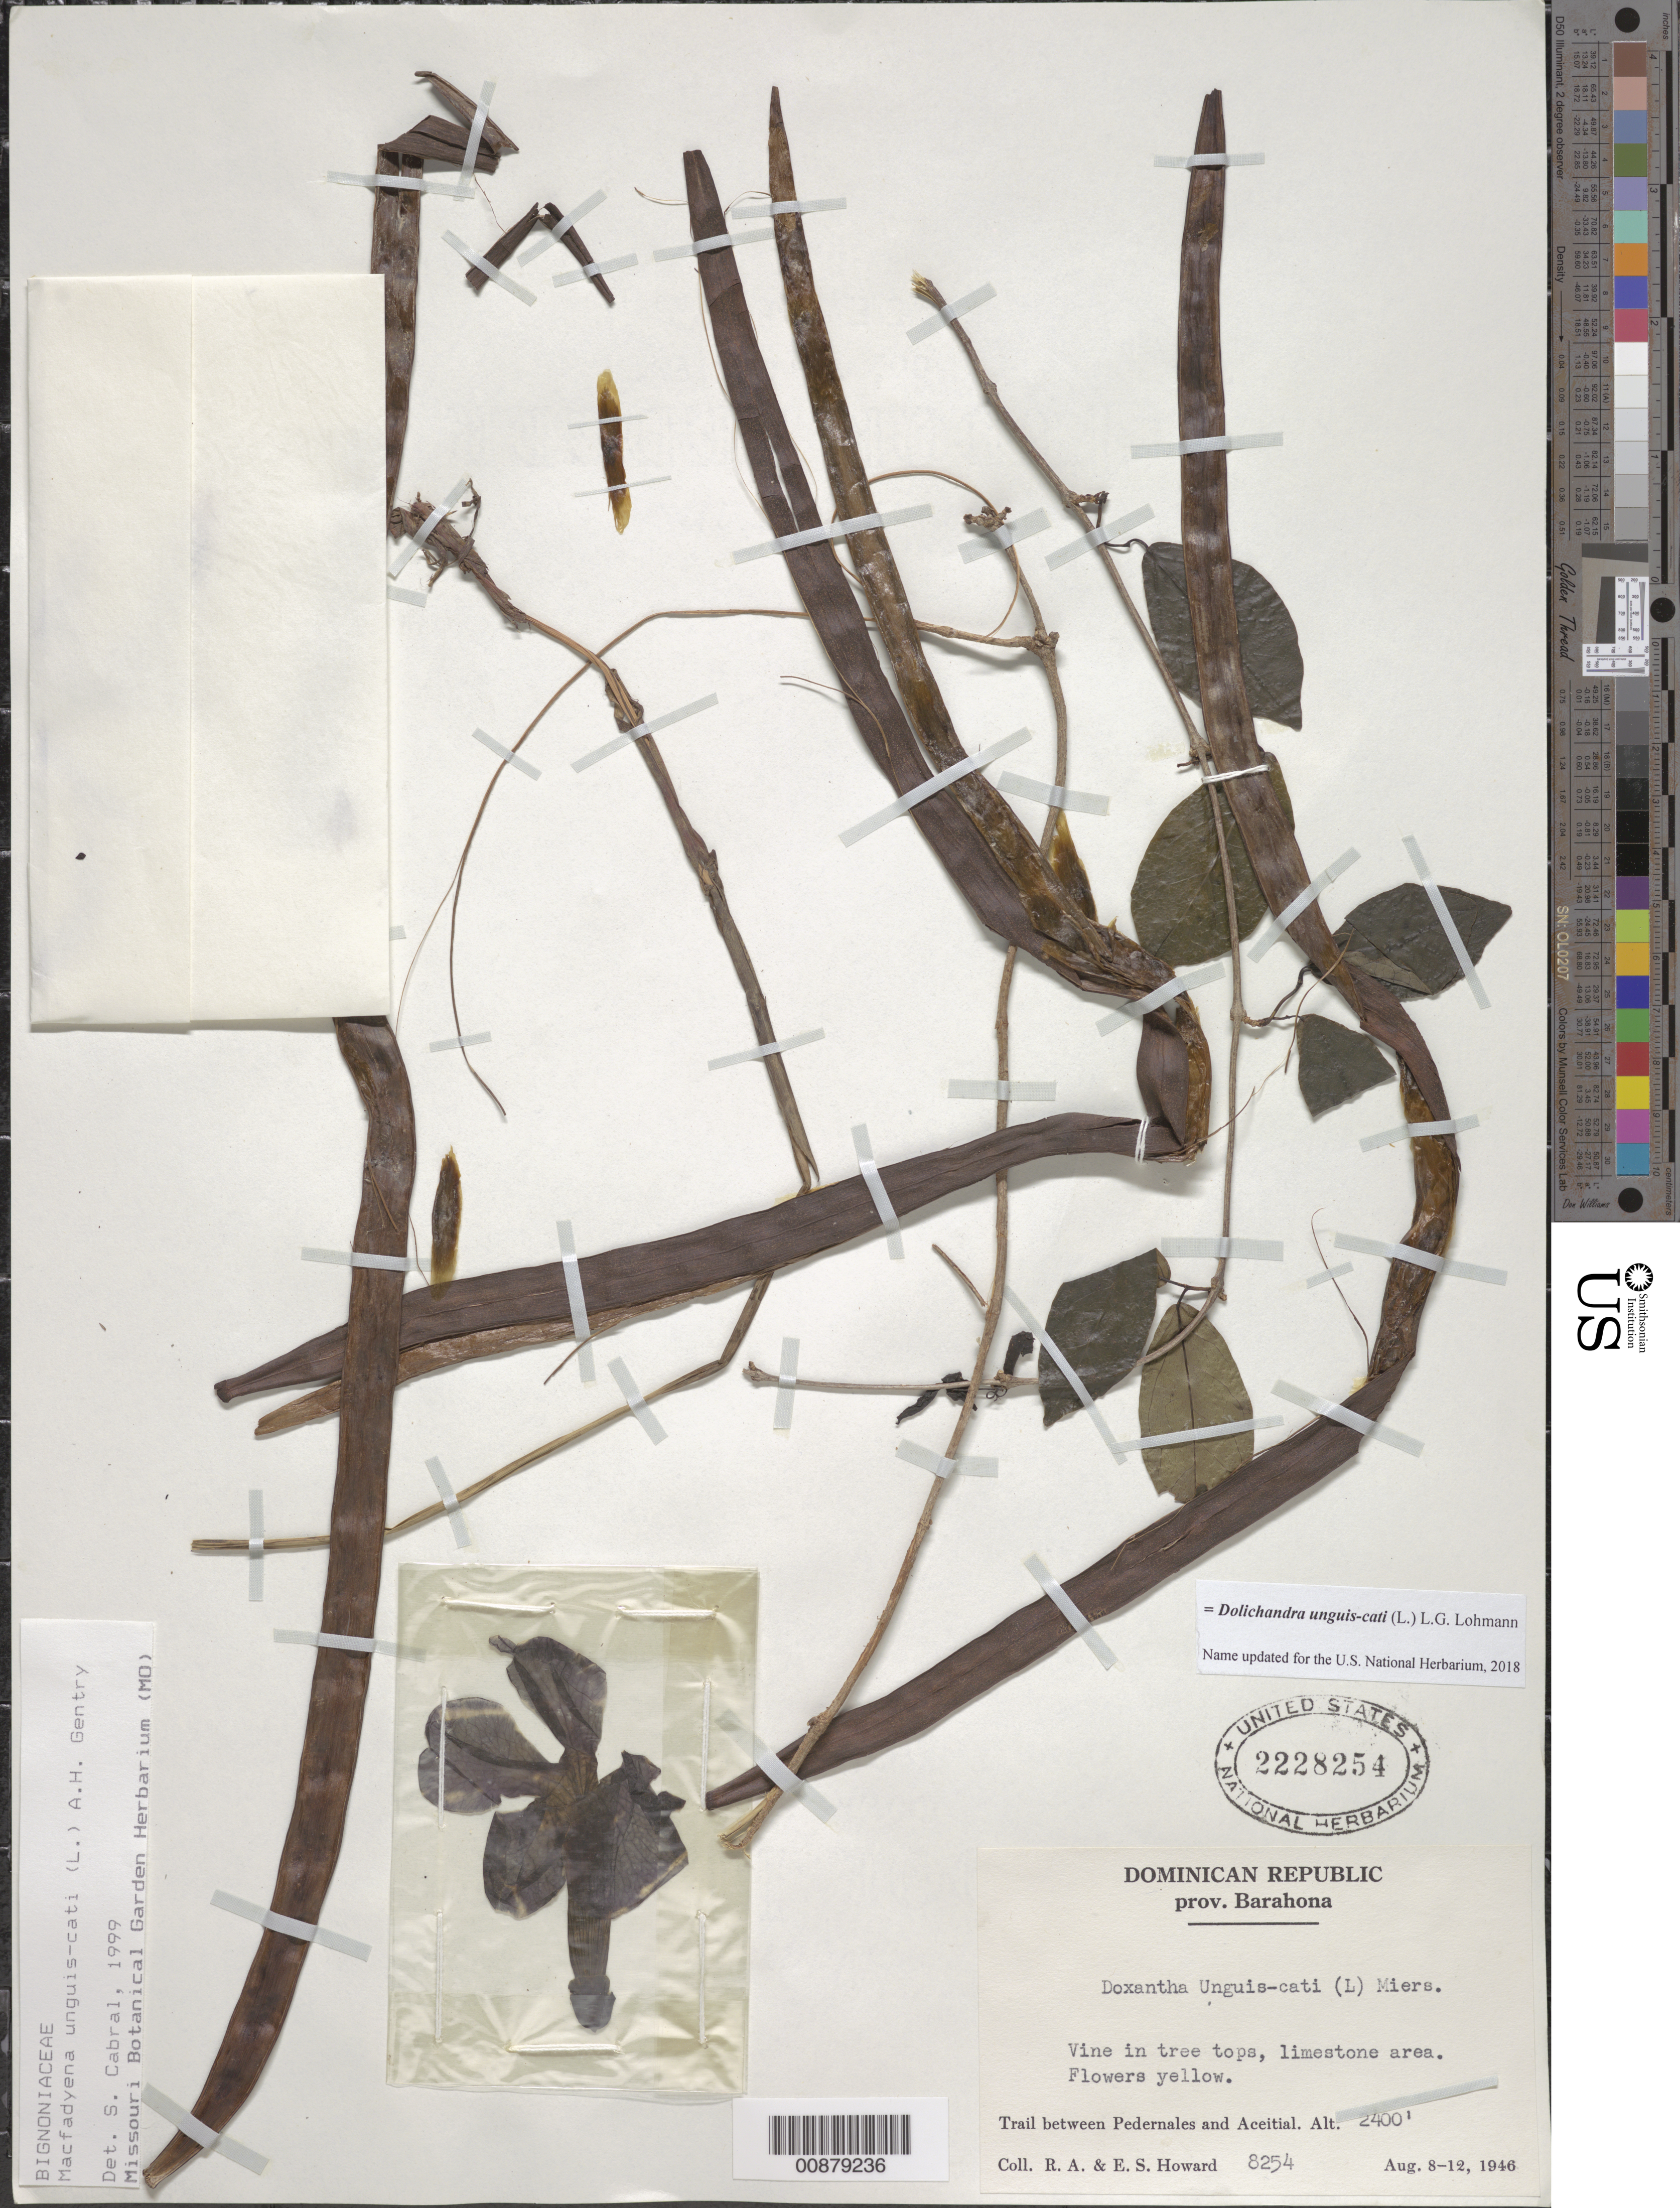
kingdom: Plantae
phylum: Tracheophyta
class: Magnoliopsida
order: Lamiales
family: Bignoniaceae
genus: Dolichandra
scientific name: Dolichandra unguis-cati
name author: (L.) L.G. Lohmann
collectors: R. A. Howard & E. S. Howard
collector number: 8254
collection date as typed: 08 Aug 1946 to 12 Aug 1946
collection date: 1946-08-08/1946-08-12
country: Dominican Republic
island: Hispaniola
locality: Prov. Barahona, trail between Pedernales and Aceitial.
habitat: limestone area.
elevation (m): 732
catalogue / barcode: US 2228254